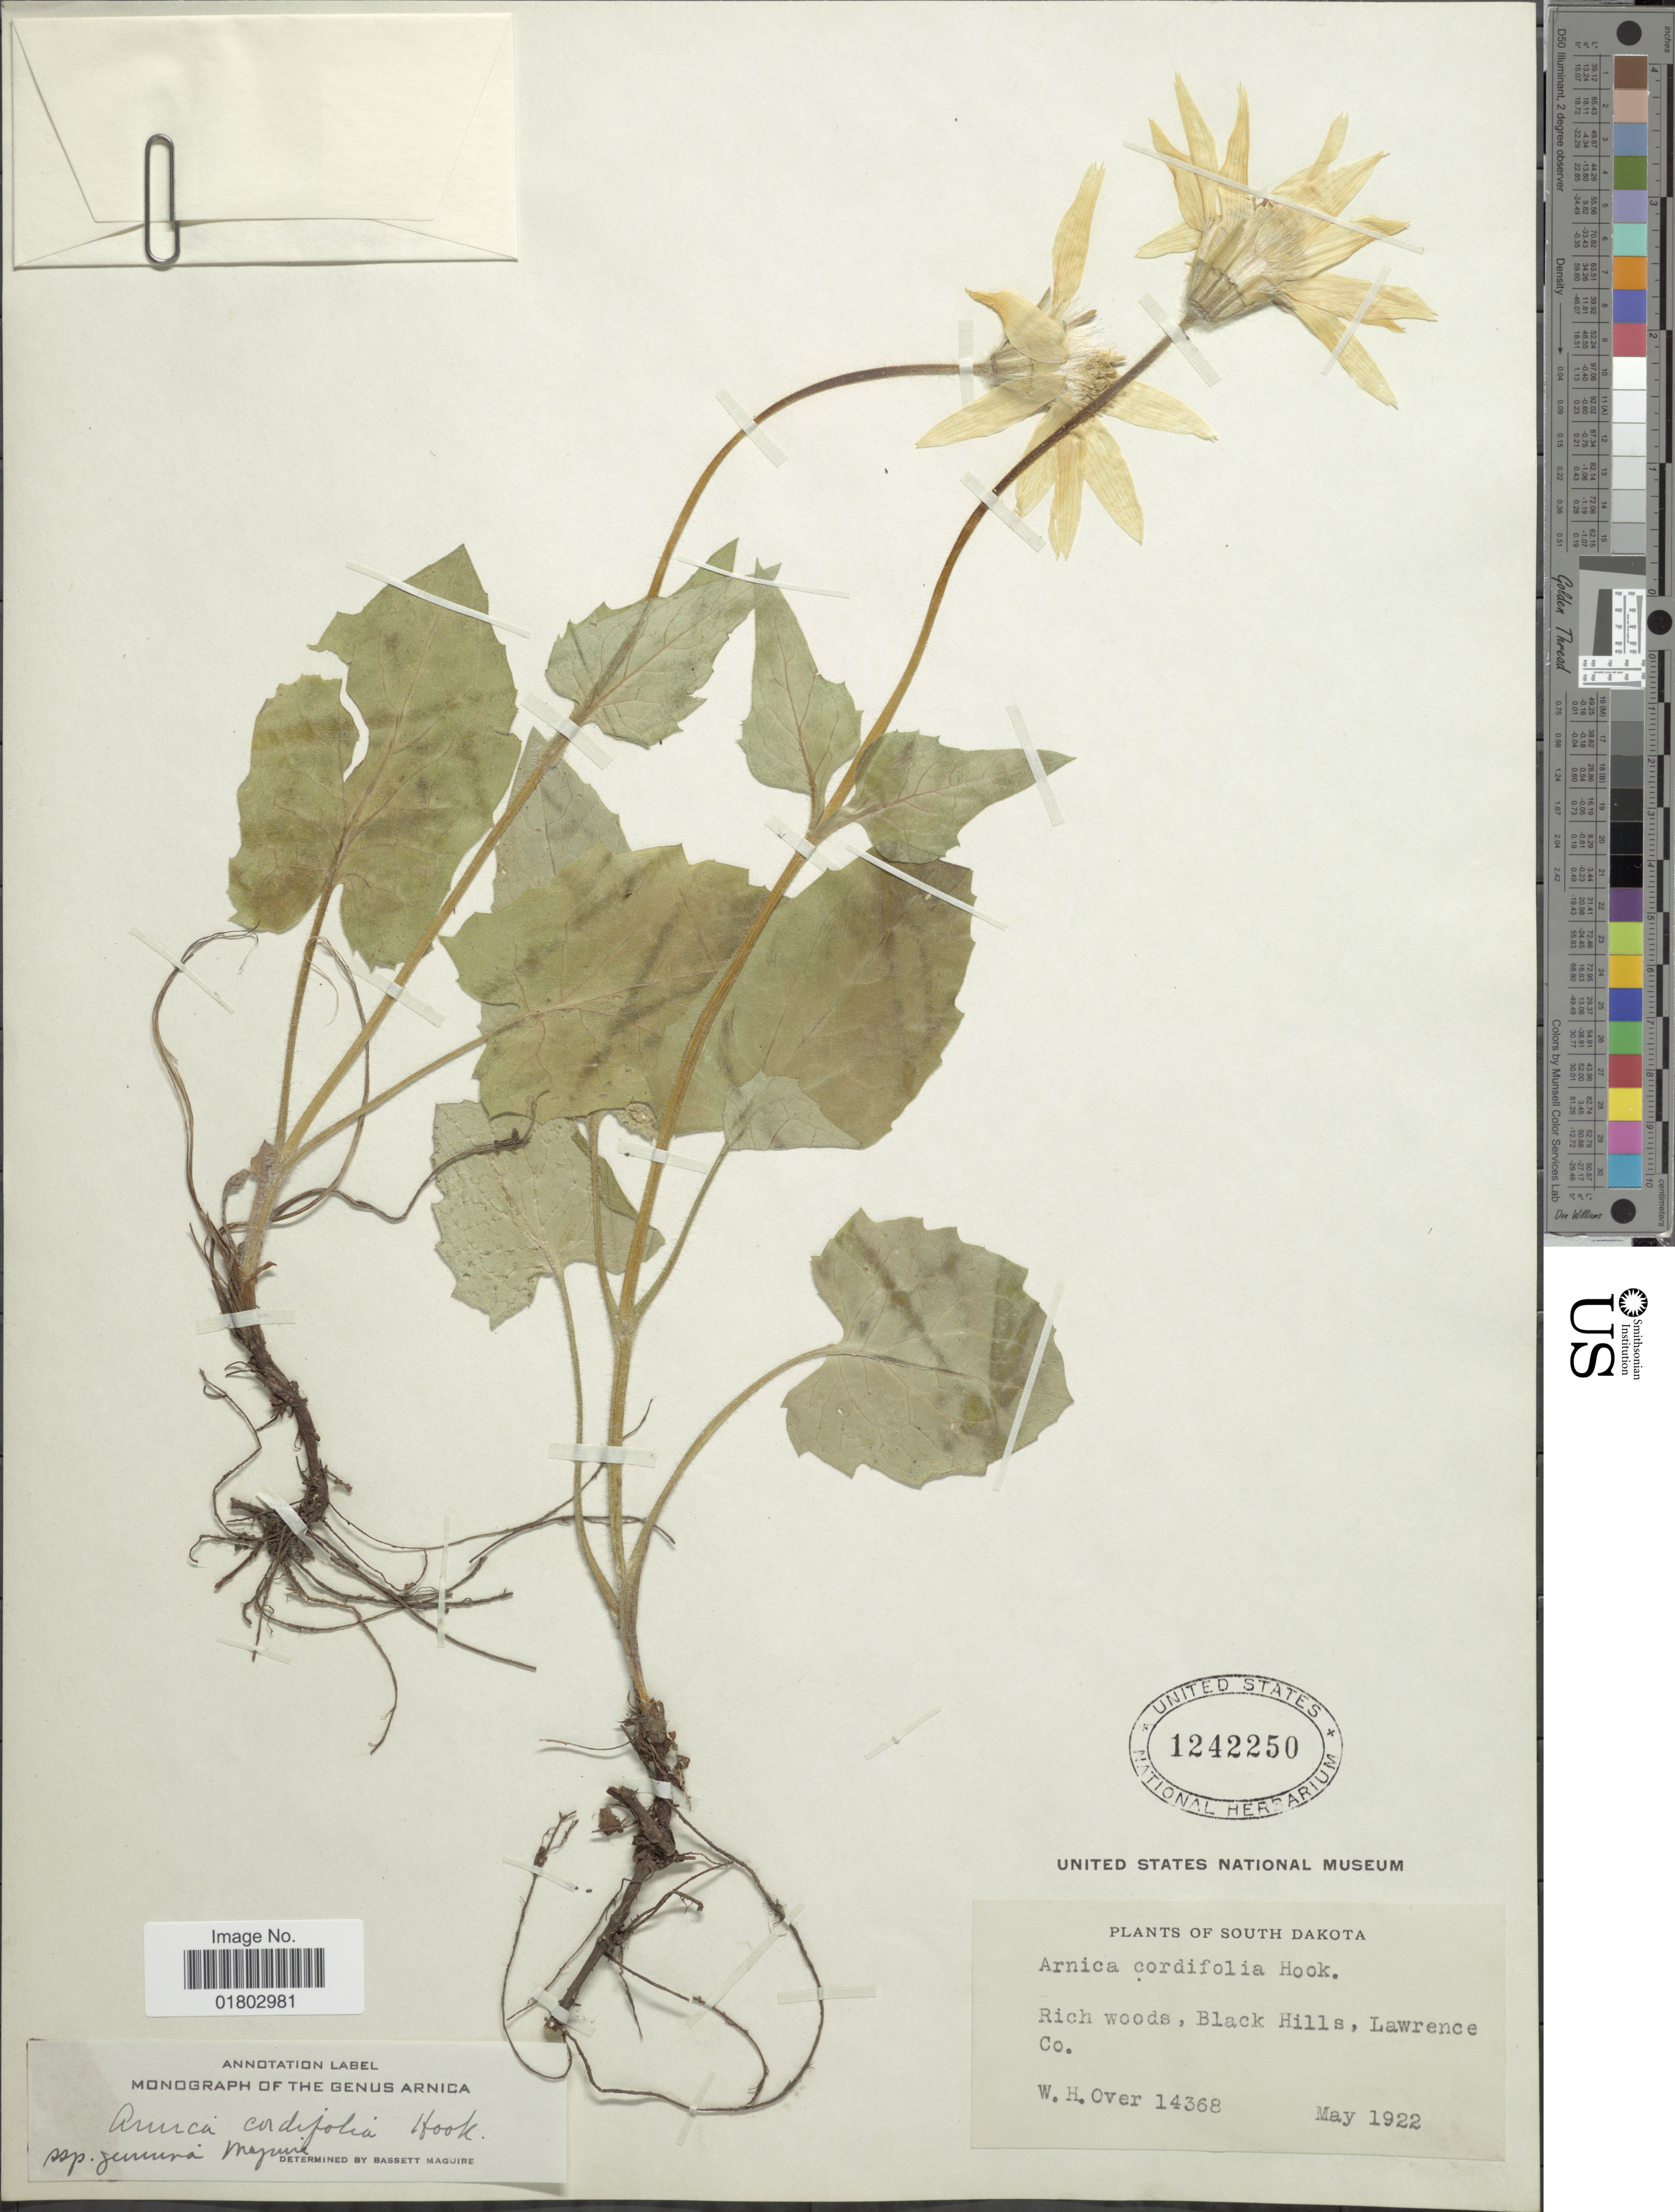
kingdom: Plantae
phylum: Tracheophyta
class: Magnoliopsida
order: Asterales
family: Asteraceae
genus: Arnica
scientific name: Arnica cordifolia subsp. genuina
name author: Maguire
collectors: W. Over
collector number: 14368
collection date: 1922-05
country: United States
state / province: South Dakota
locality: Rich woods, Black Hills, Lawrence Co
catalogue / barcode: US 1242250